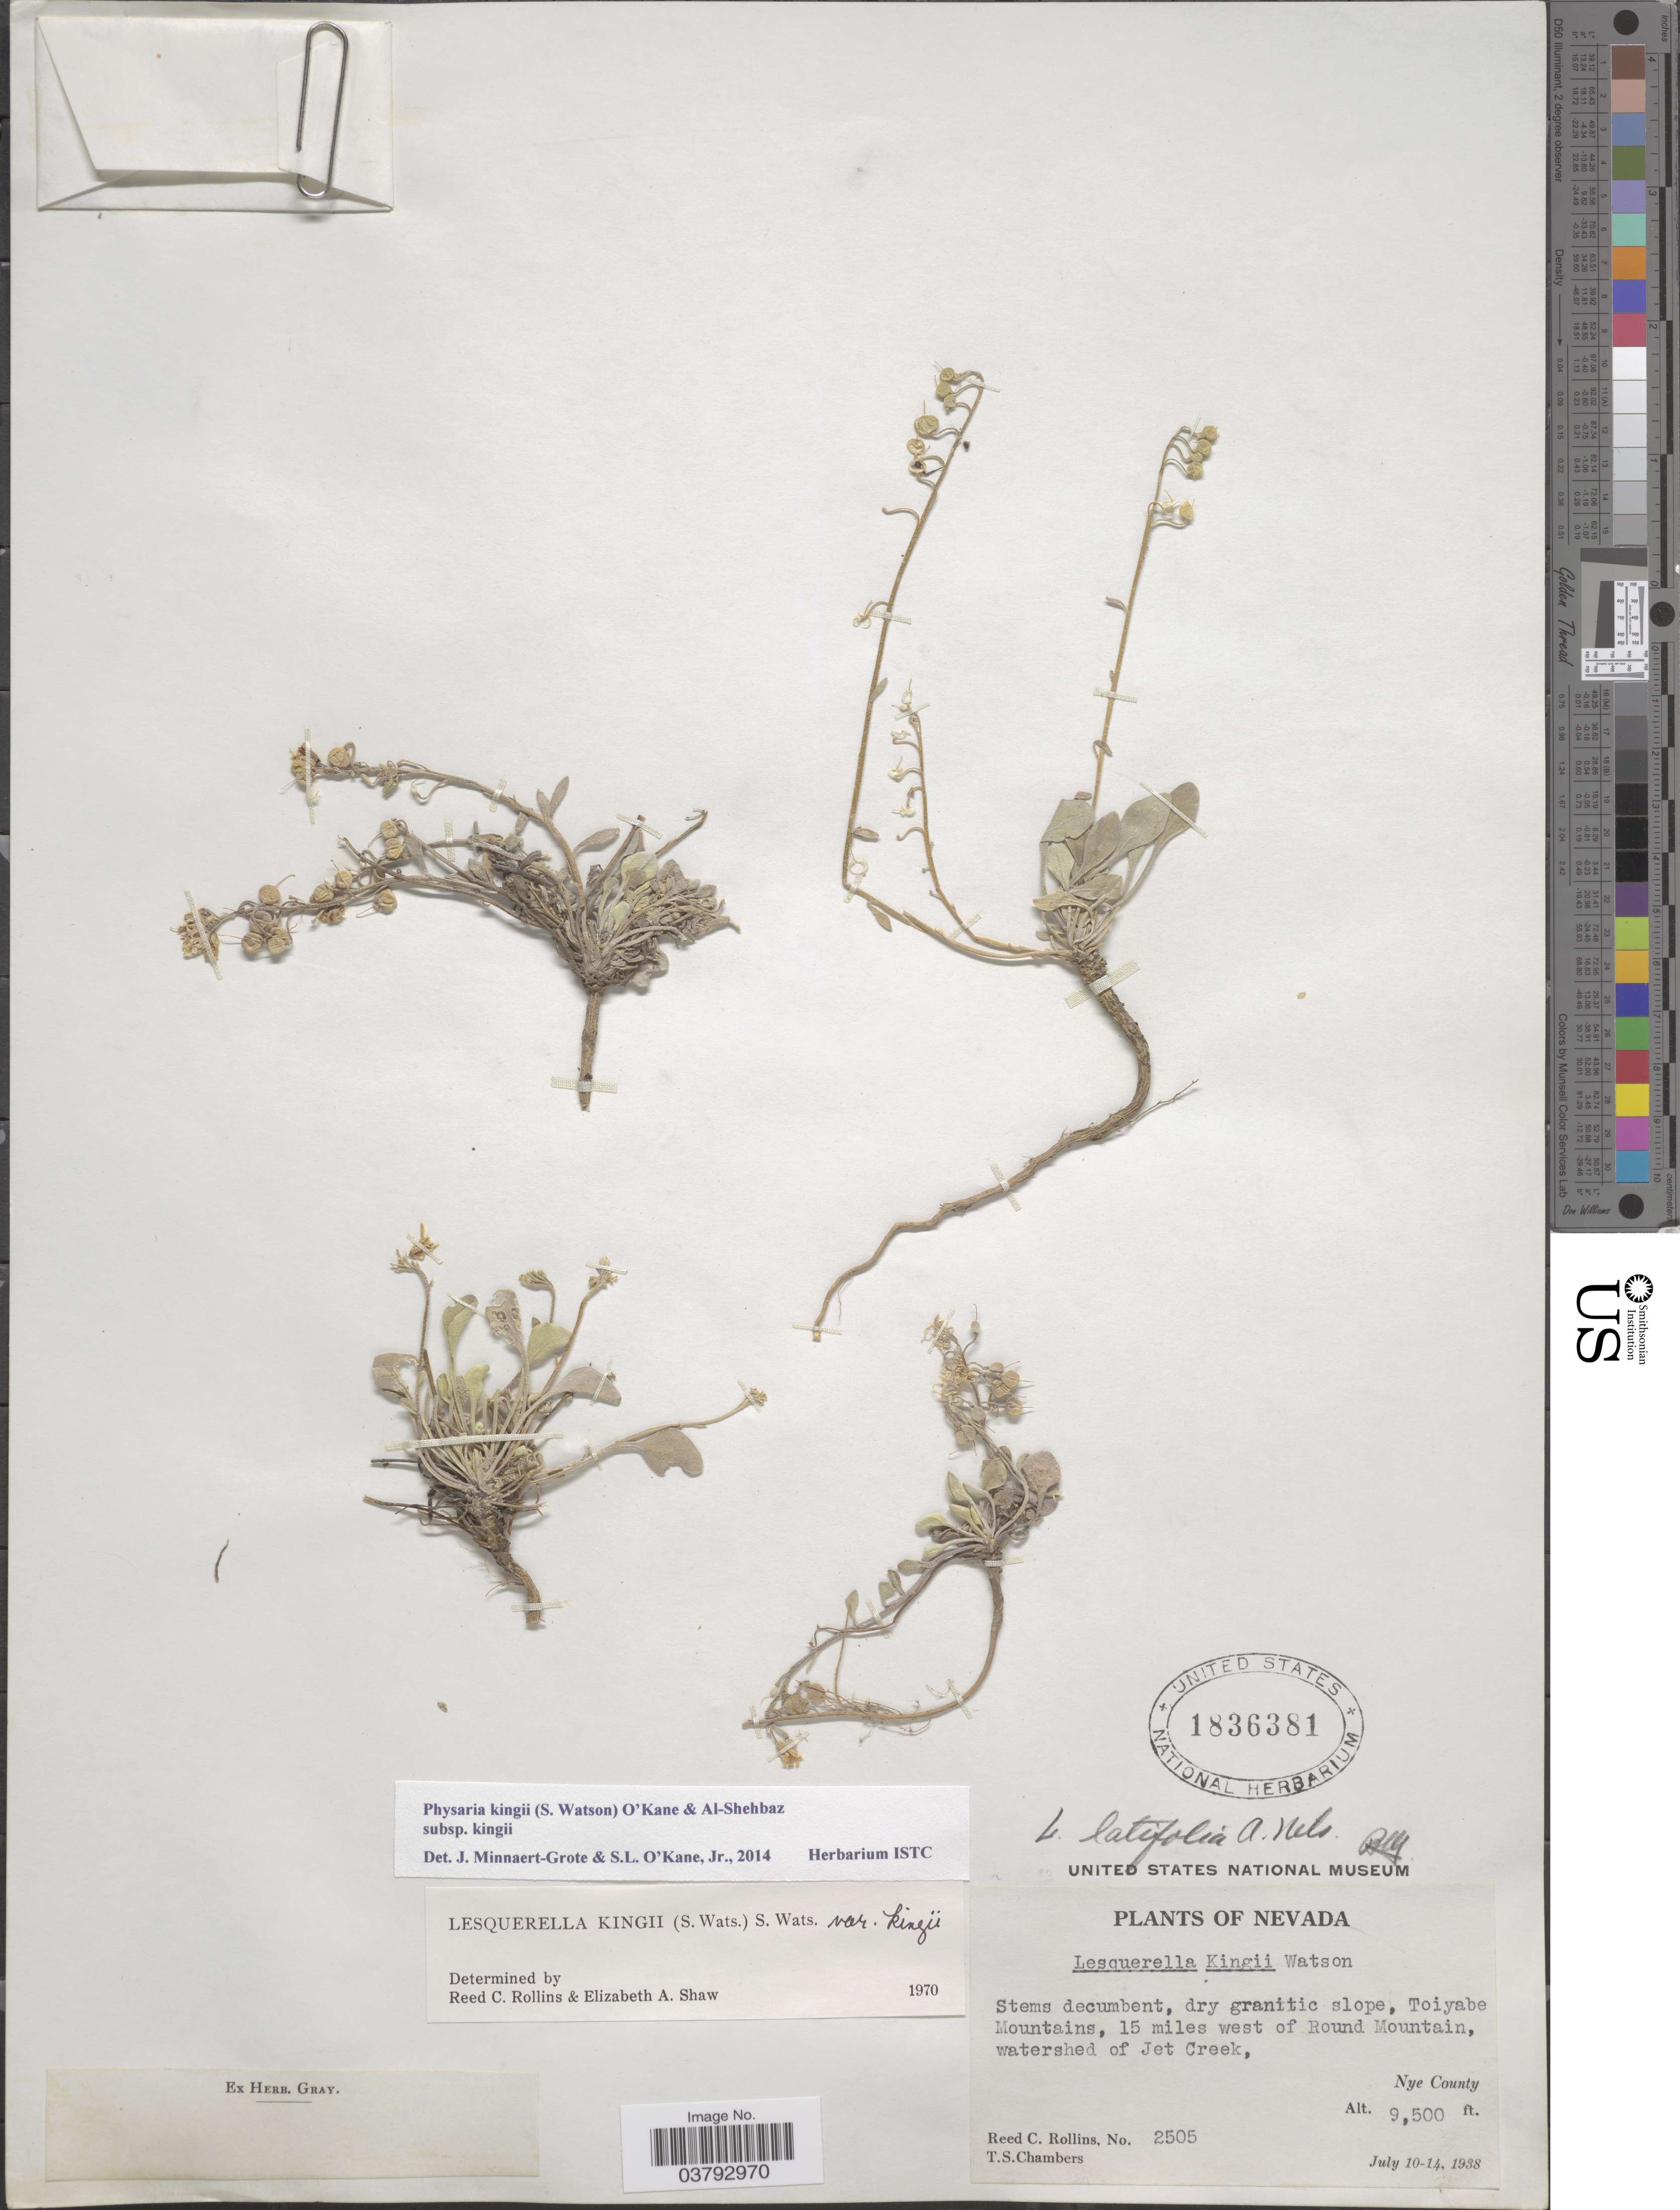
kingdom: Plantae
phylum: Tracheophyta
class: Magnoliopsida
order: Brassicales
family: Brassicaceae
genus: Physaria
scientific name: Physaria kingii subsp. kingii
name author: S. Watson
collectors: R. C. Rollins & T. Chambers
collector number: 2505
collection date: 1938-07-10/1938-07-14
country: United States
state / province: Nevada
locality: Toiyabe Mountains, 15 miles west of Round Mountain, watershed of Jet Creek, Nye County.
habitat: dry granitic slope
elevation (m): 2896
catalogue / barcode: US 1836381